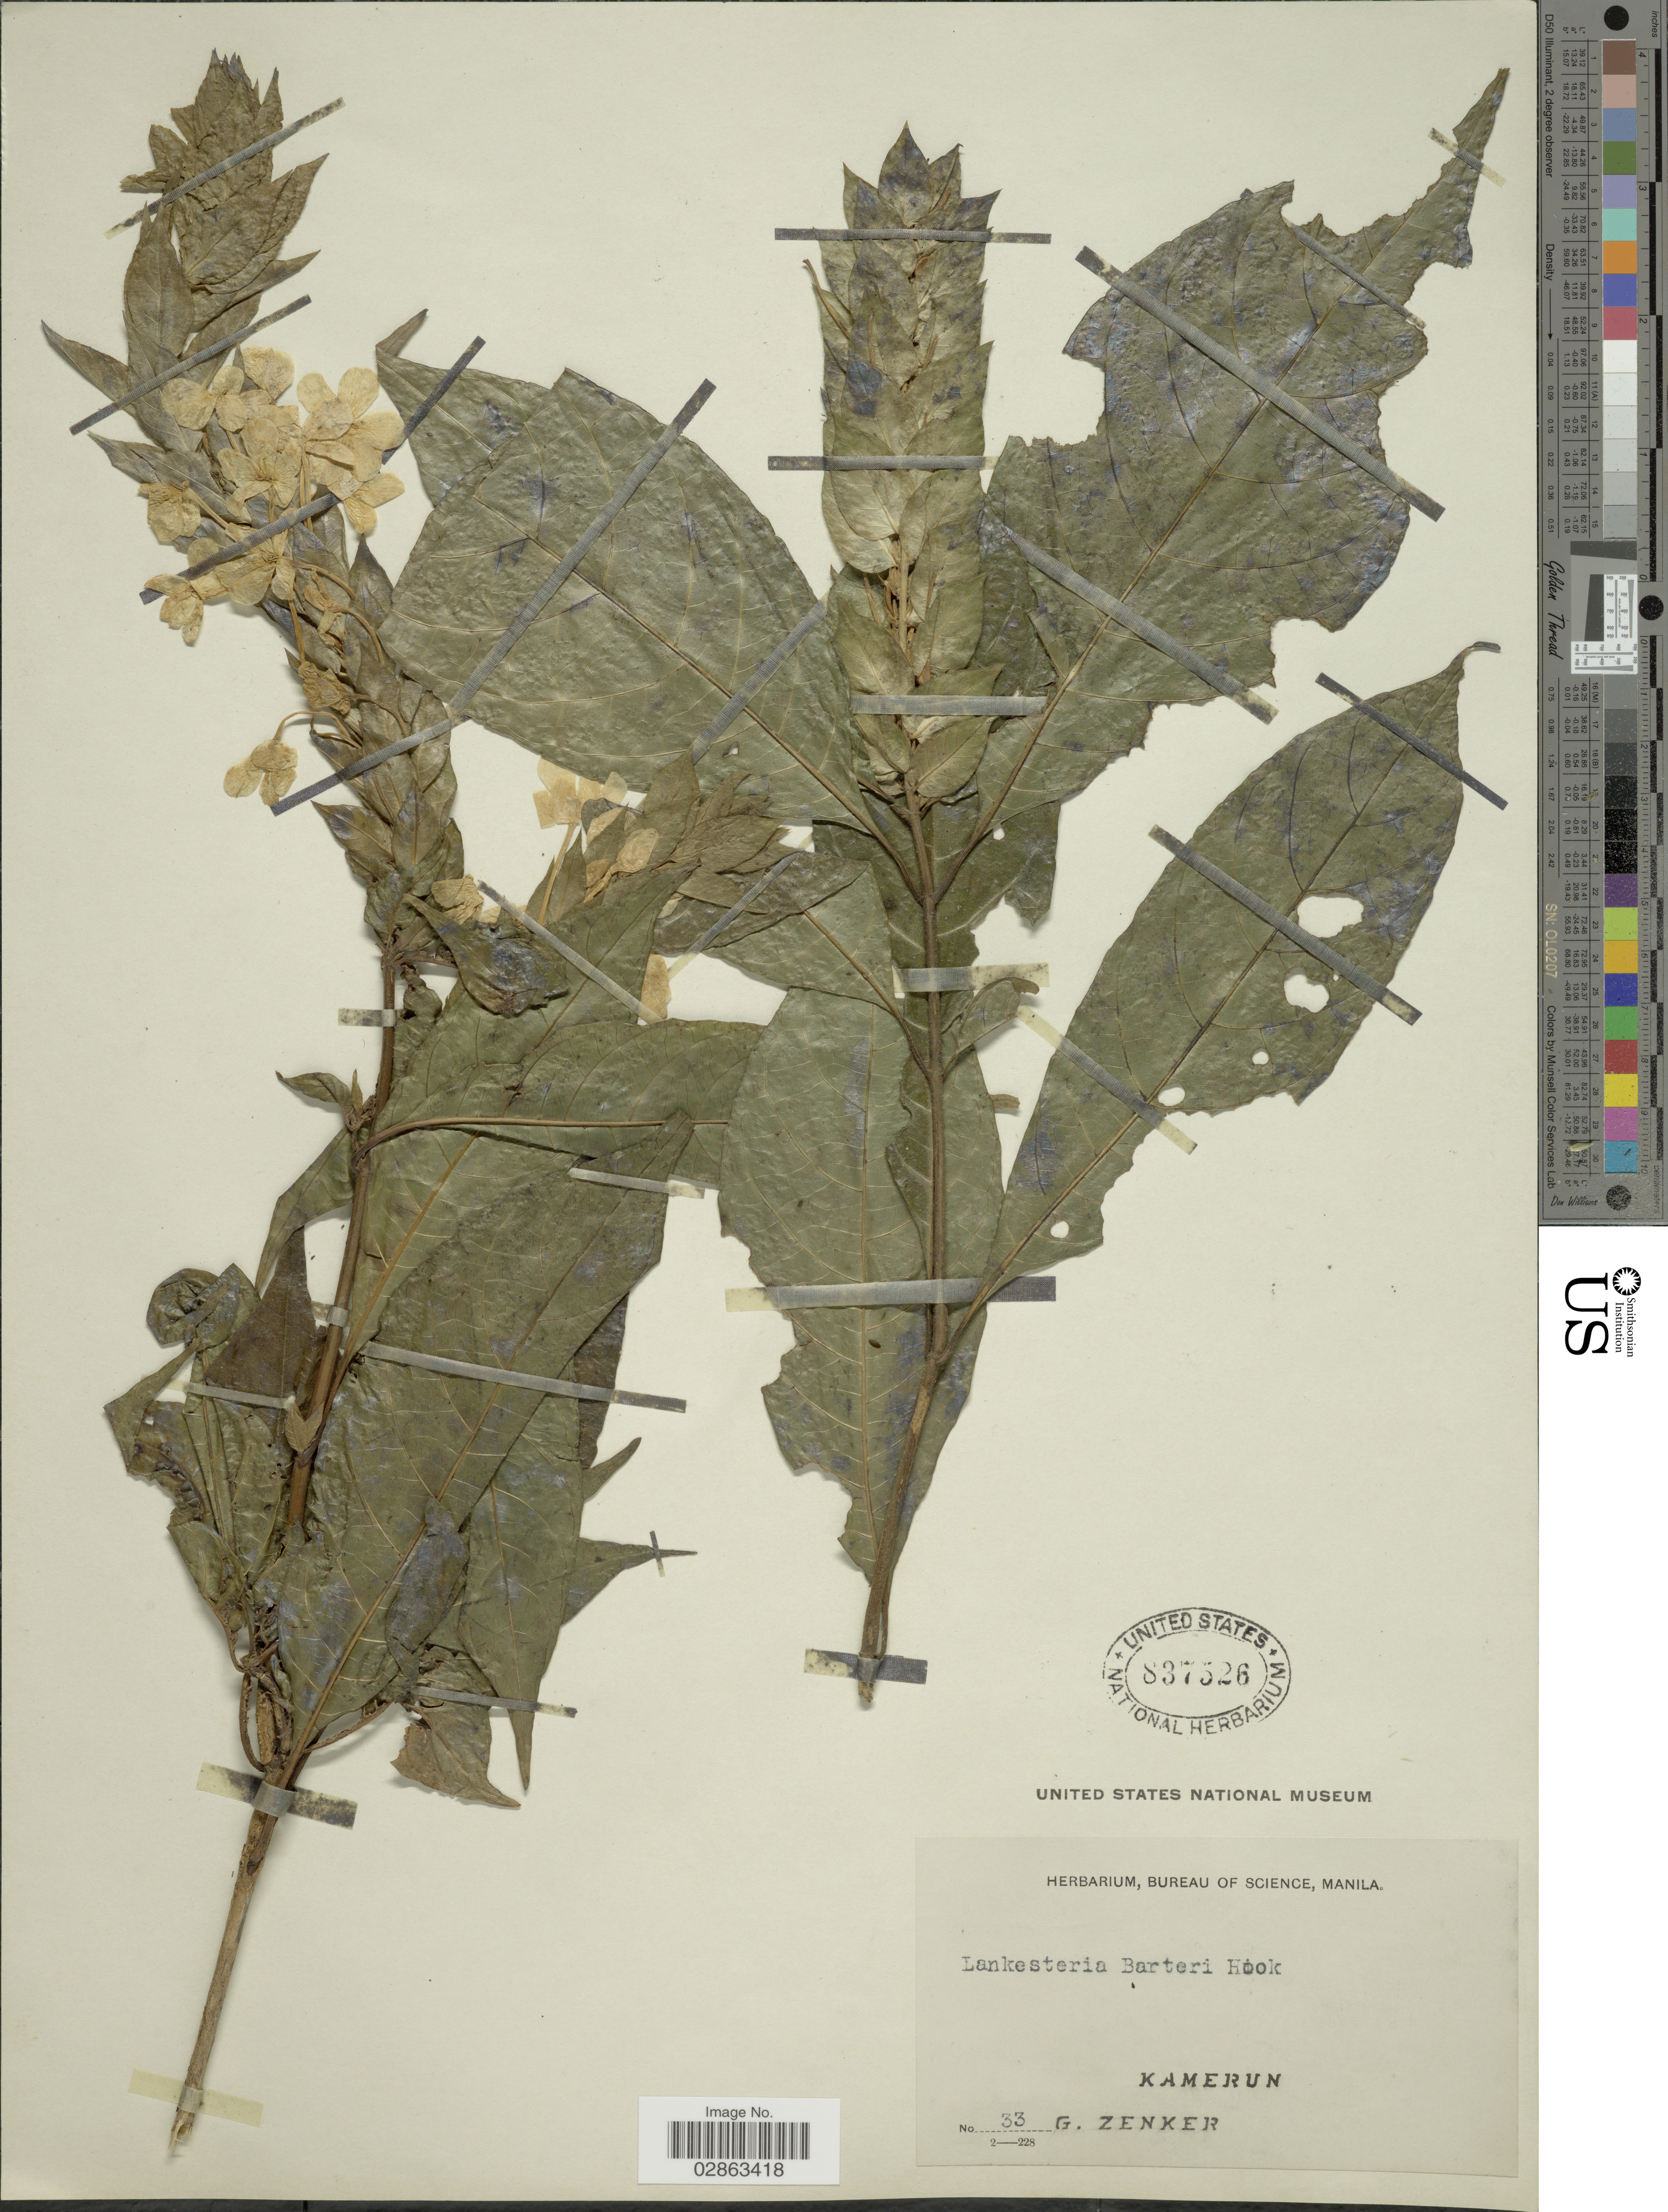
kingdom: Plantae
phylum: Tracheophyta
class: Magnoliopsida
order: Lamiales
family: Acanthaceae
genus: Lankesteria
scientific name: Lankesteria barteri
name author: Hook. f.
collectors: G. A. Zenker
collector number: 33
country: Cameroon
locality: Kamerun.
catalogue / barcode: US 837526